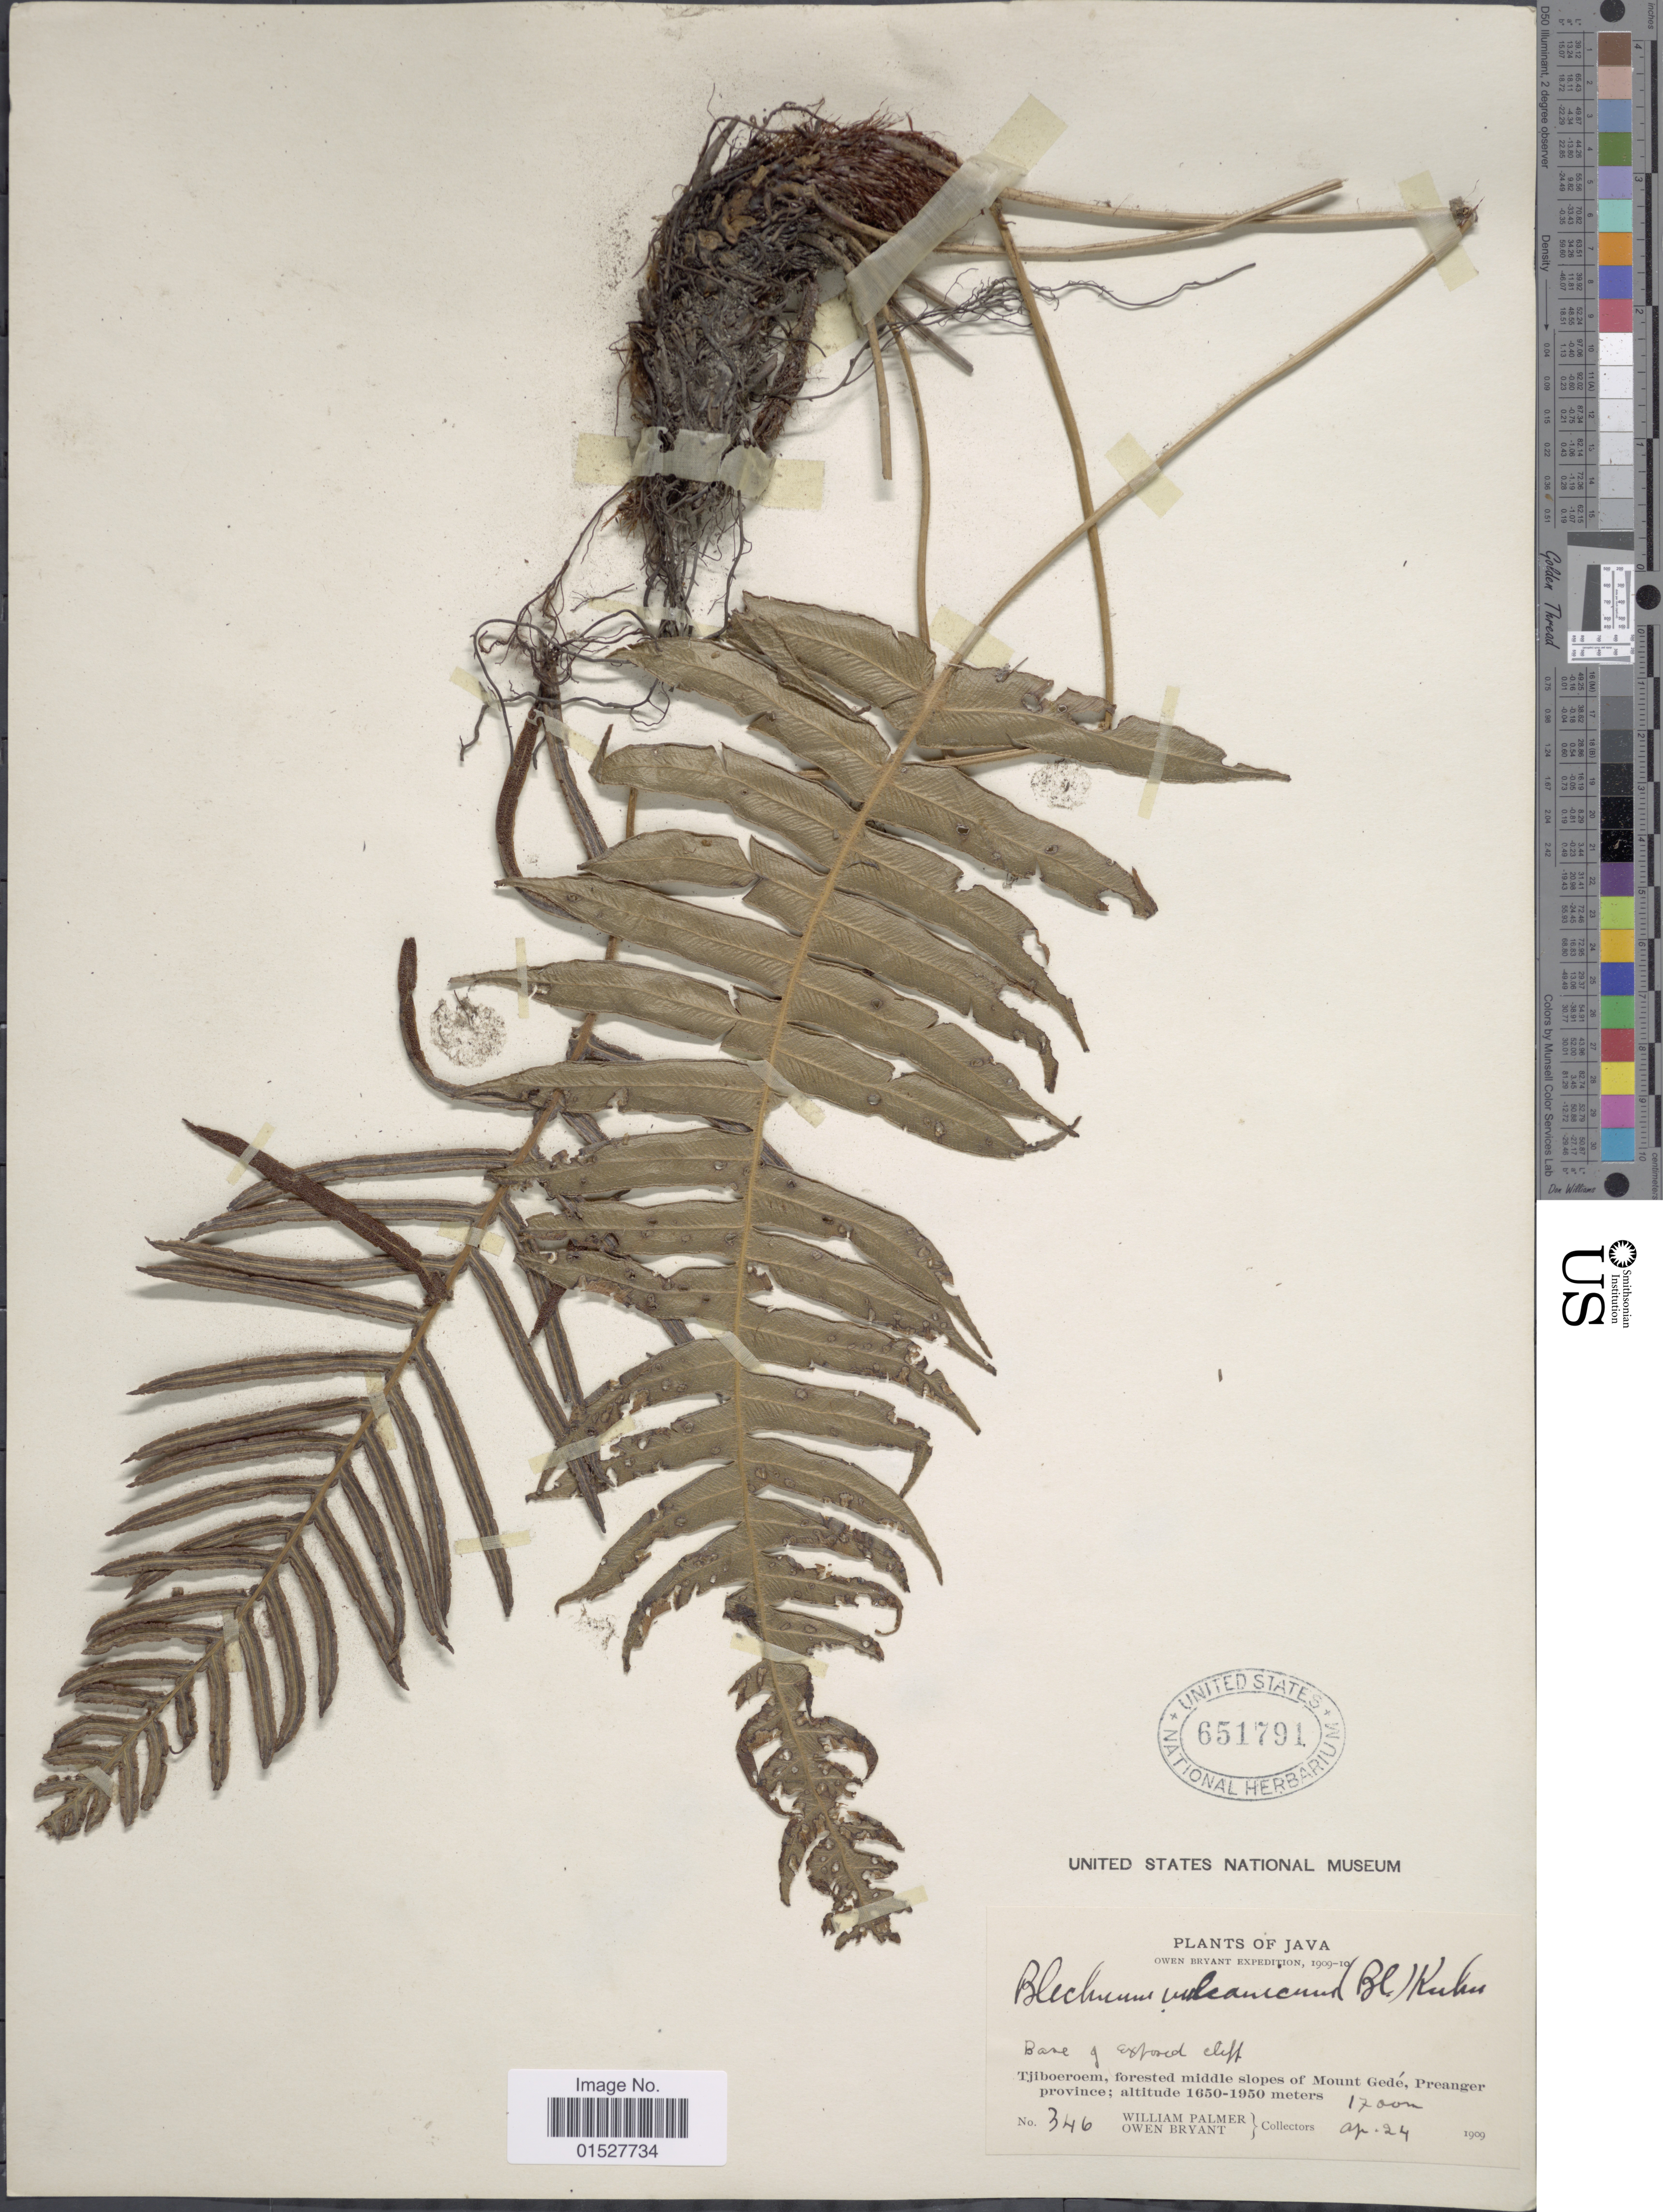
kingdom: Plantae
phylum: Tracheophyta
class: Polypodiopsida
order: Polypodiales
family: Blechnaceae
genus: Blechnum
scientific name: Blechnum vulcanicum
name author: (Blume) Kuhn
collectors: W. Palmer & O. Bryant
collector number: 346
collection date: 1909-04-24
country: Indonesia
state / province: Java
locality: Tjiboeroem, forested middle slopes of Mount Gede, Preanger province.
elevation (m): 1700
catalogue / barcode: US 651791